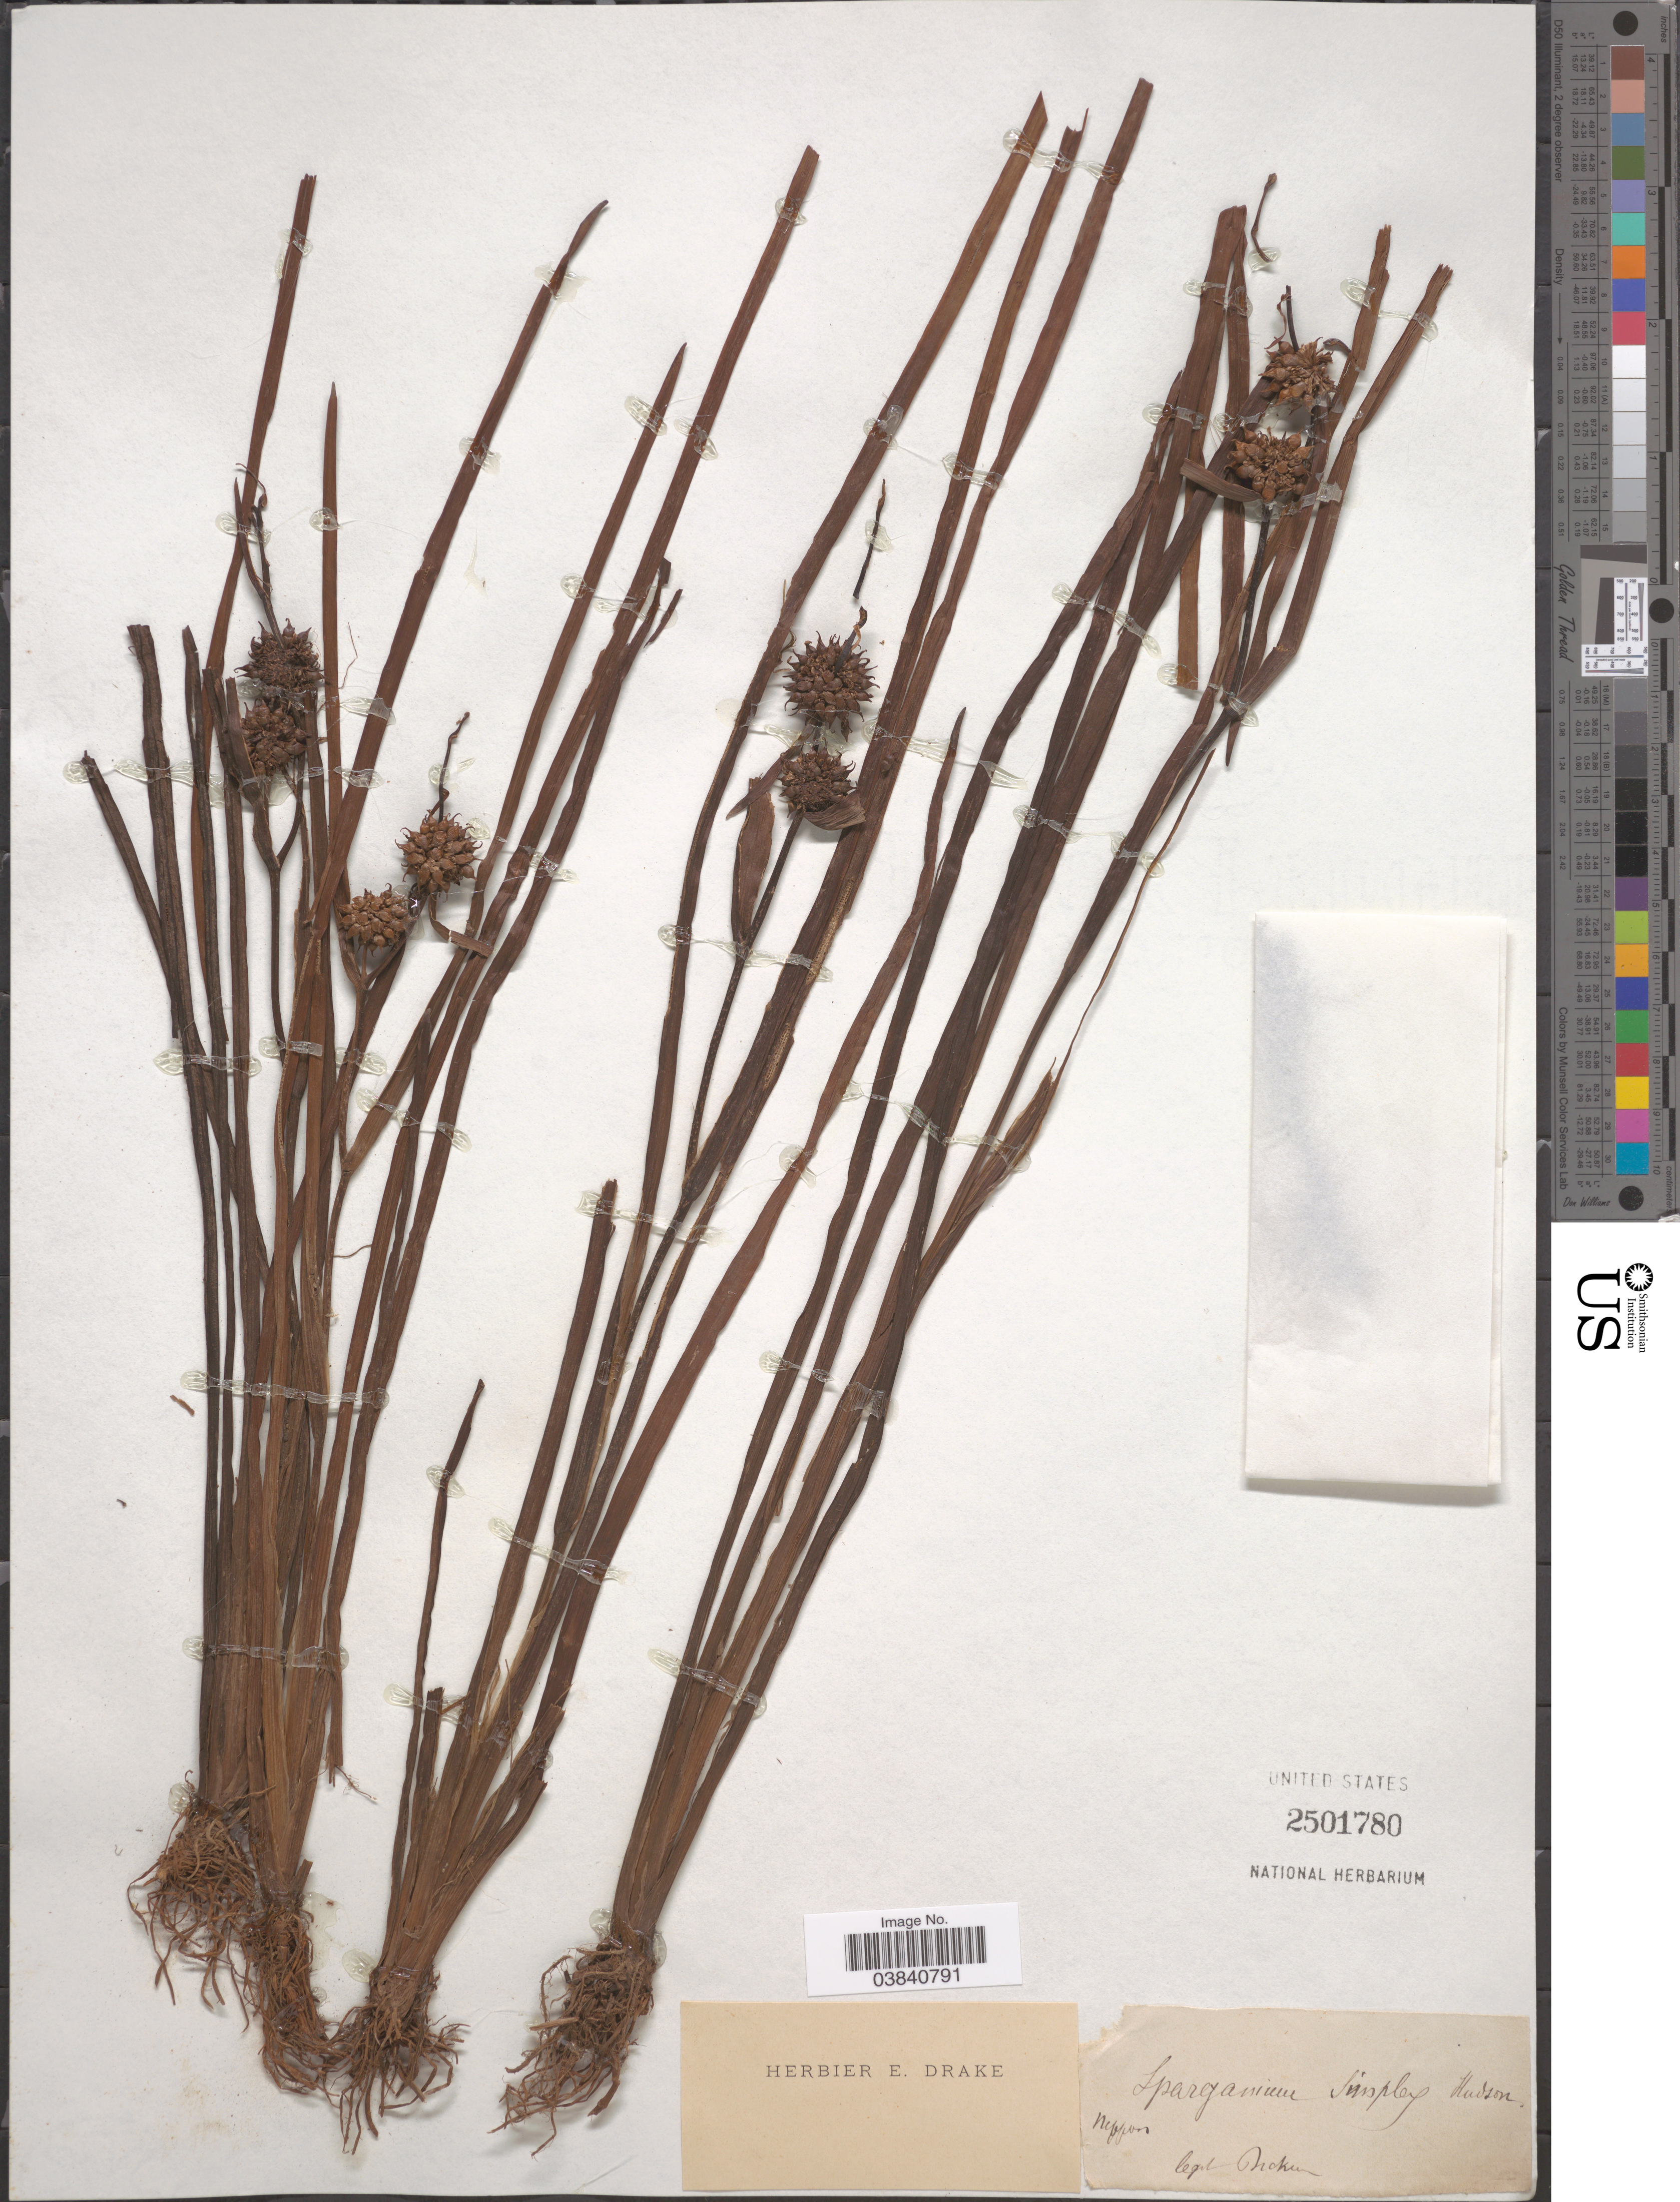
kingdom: Plantae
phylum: Tracheophyta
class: Liliopsida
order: Poales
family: Typhaceae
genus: Sparganium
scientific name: Sparganium simplex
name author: Huds.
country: Japan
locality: Nippon.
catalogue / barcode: US 2501780